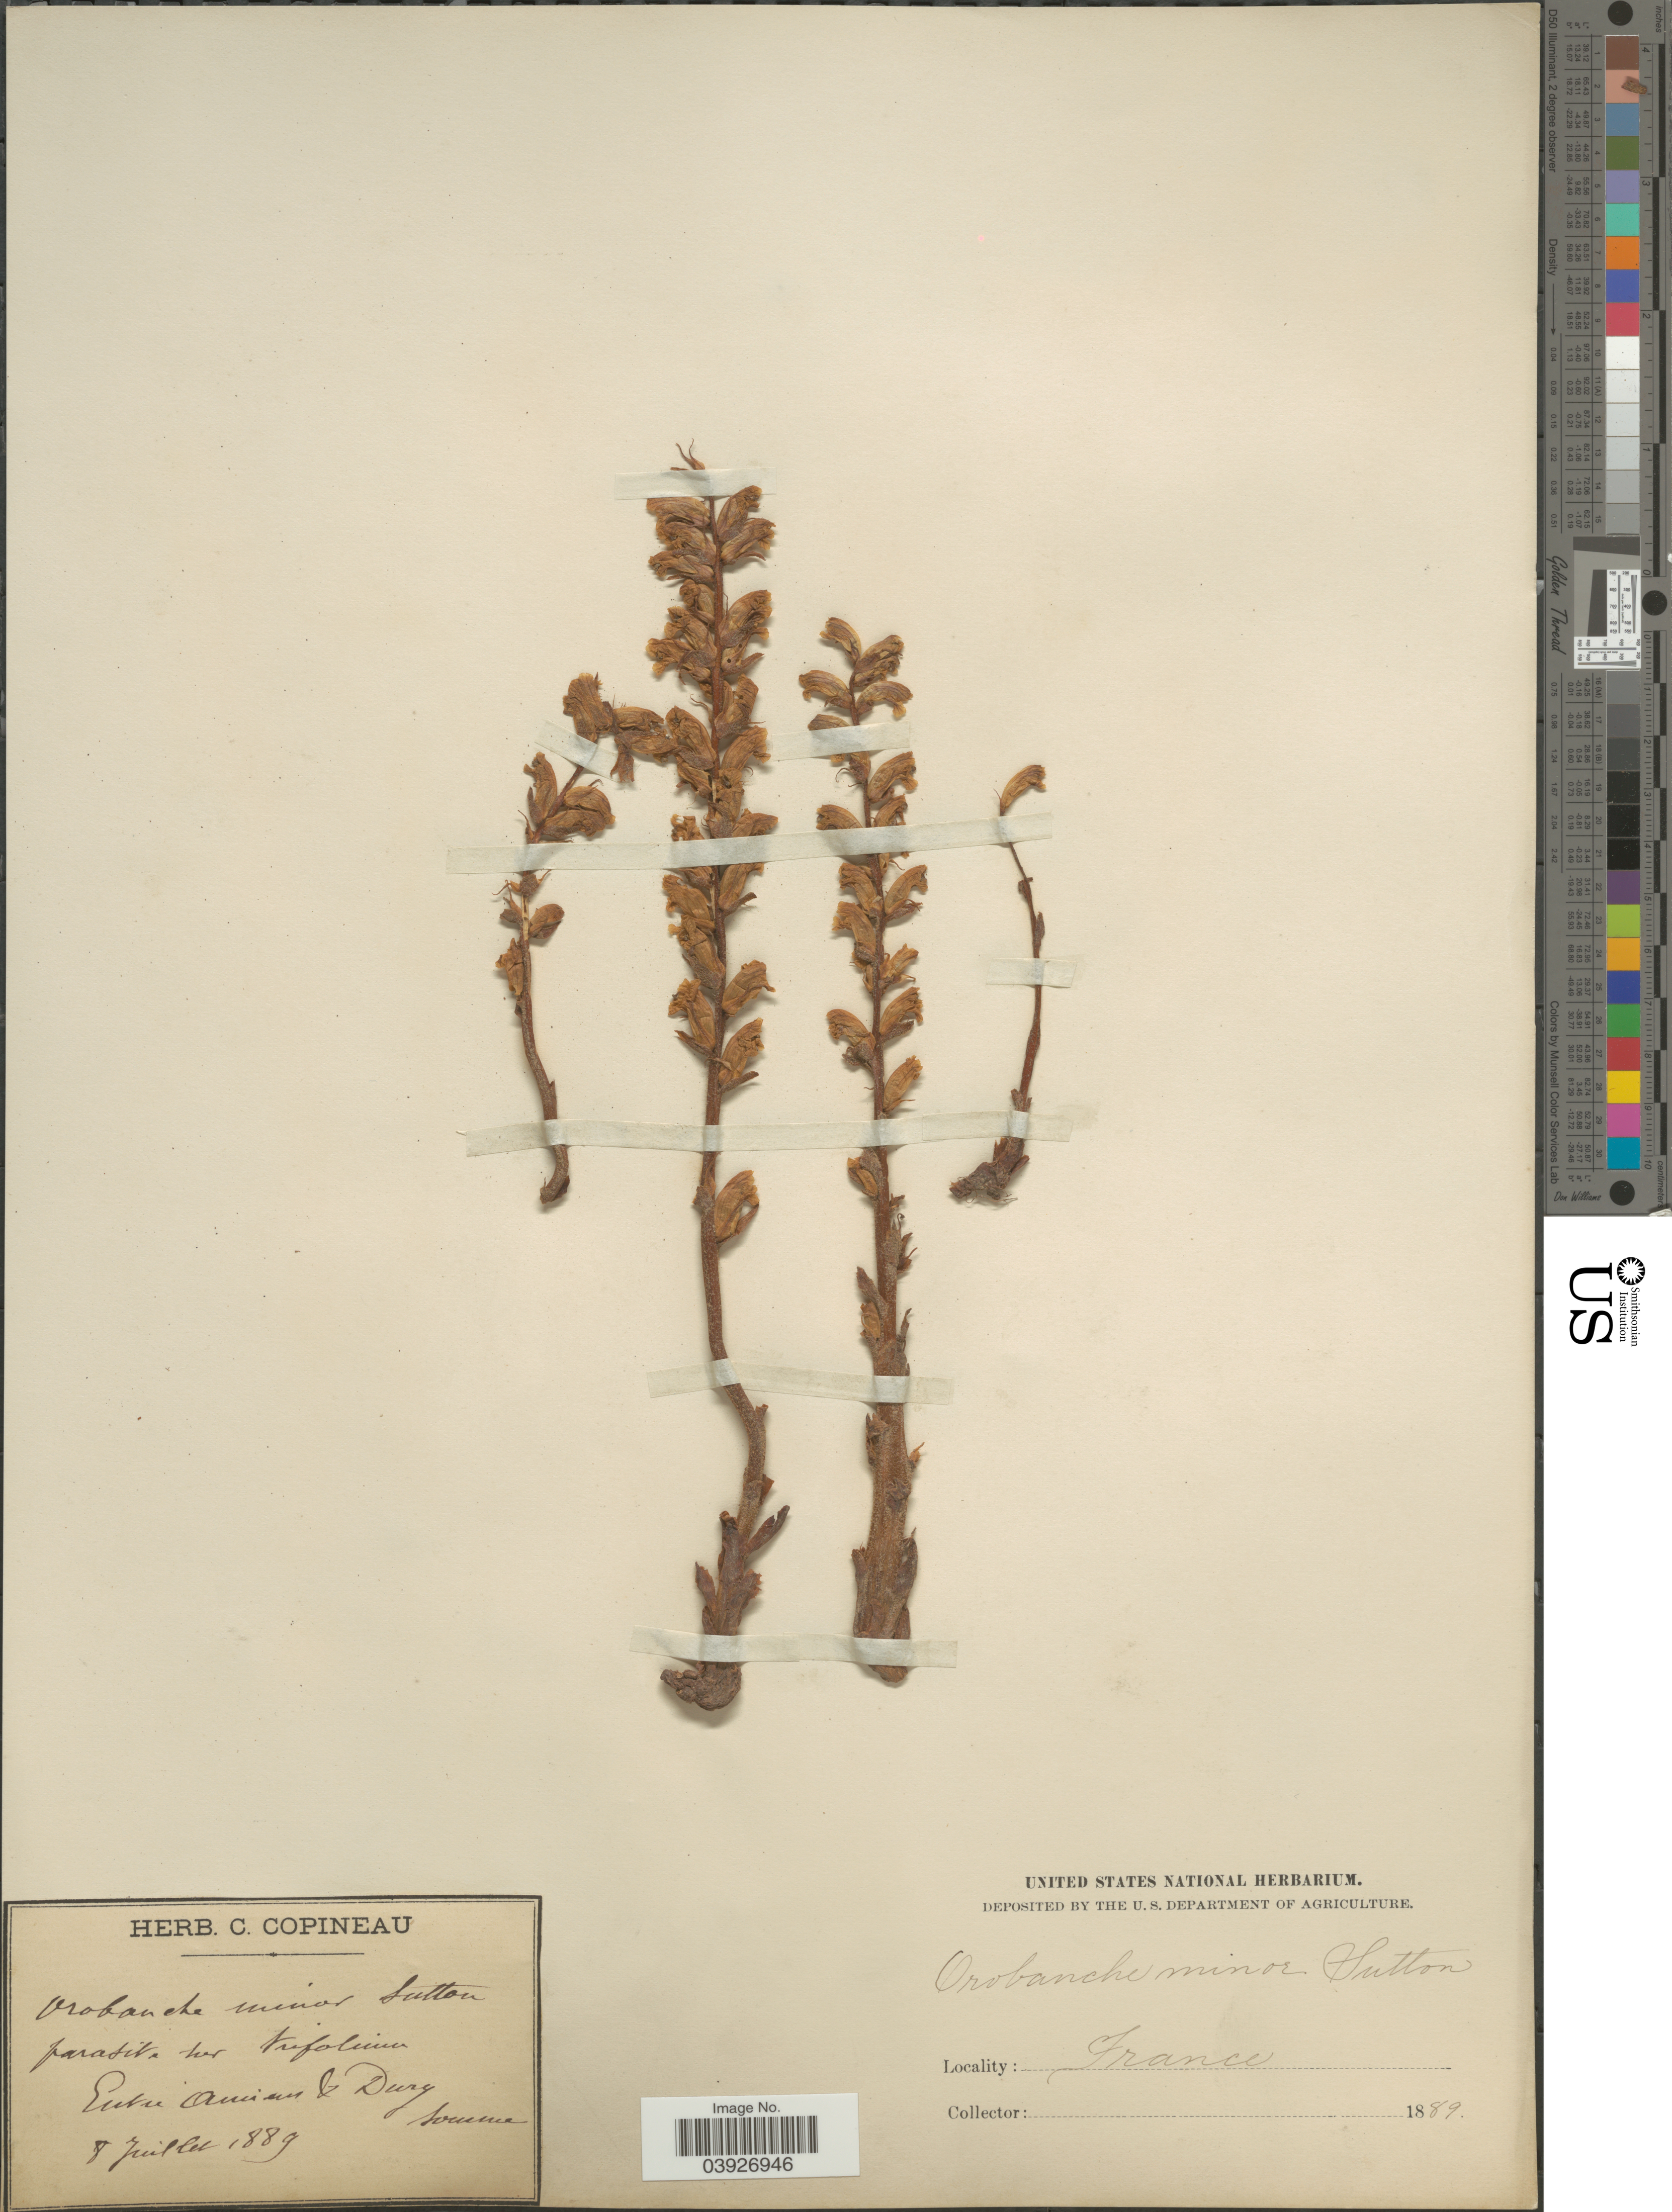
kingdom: Plantae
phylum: Tracheophyta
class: Magnoliopsida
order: Lamiales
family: Orobanchaceae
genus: Orobanche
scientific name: Orobanche minor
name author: Sm.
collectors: ex herb. C. Copineau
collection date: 1889-07-08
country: France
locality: Entre Amiens & Dury. Somme.